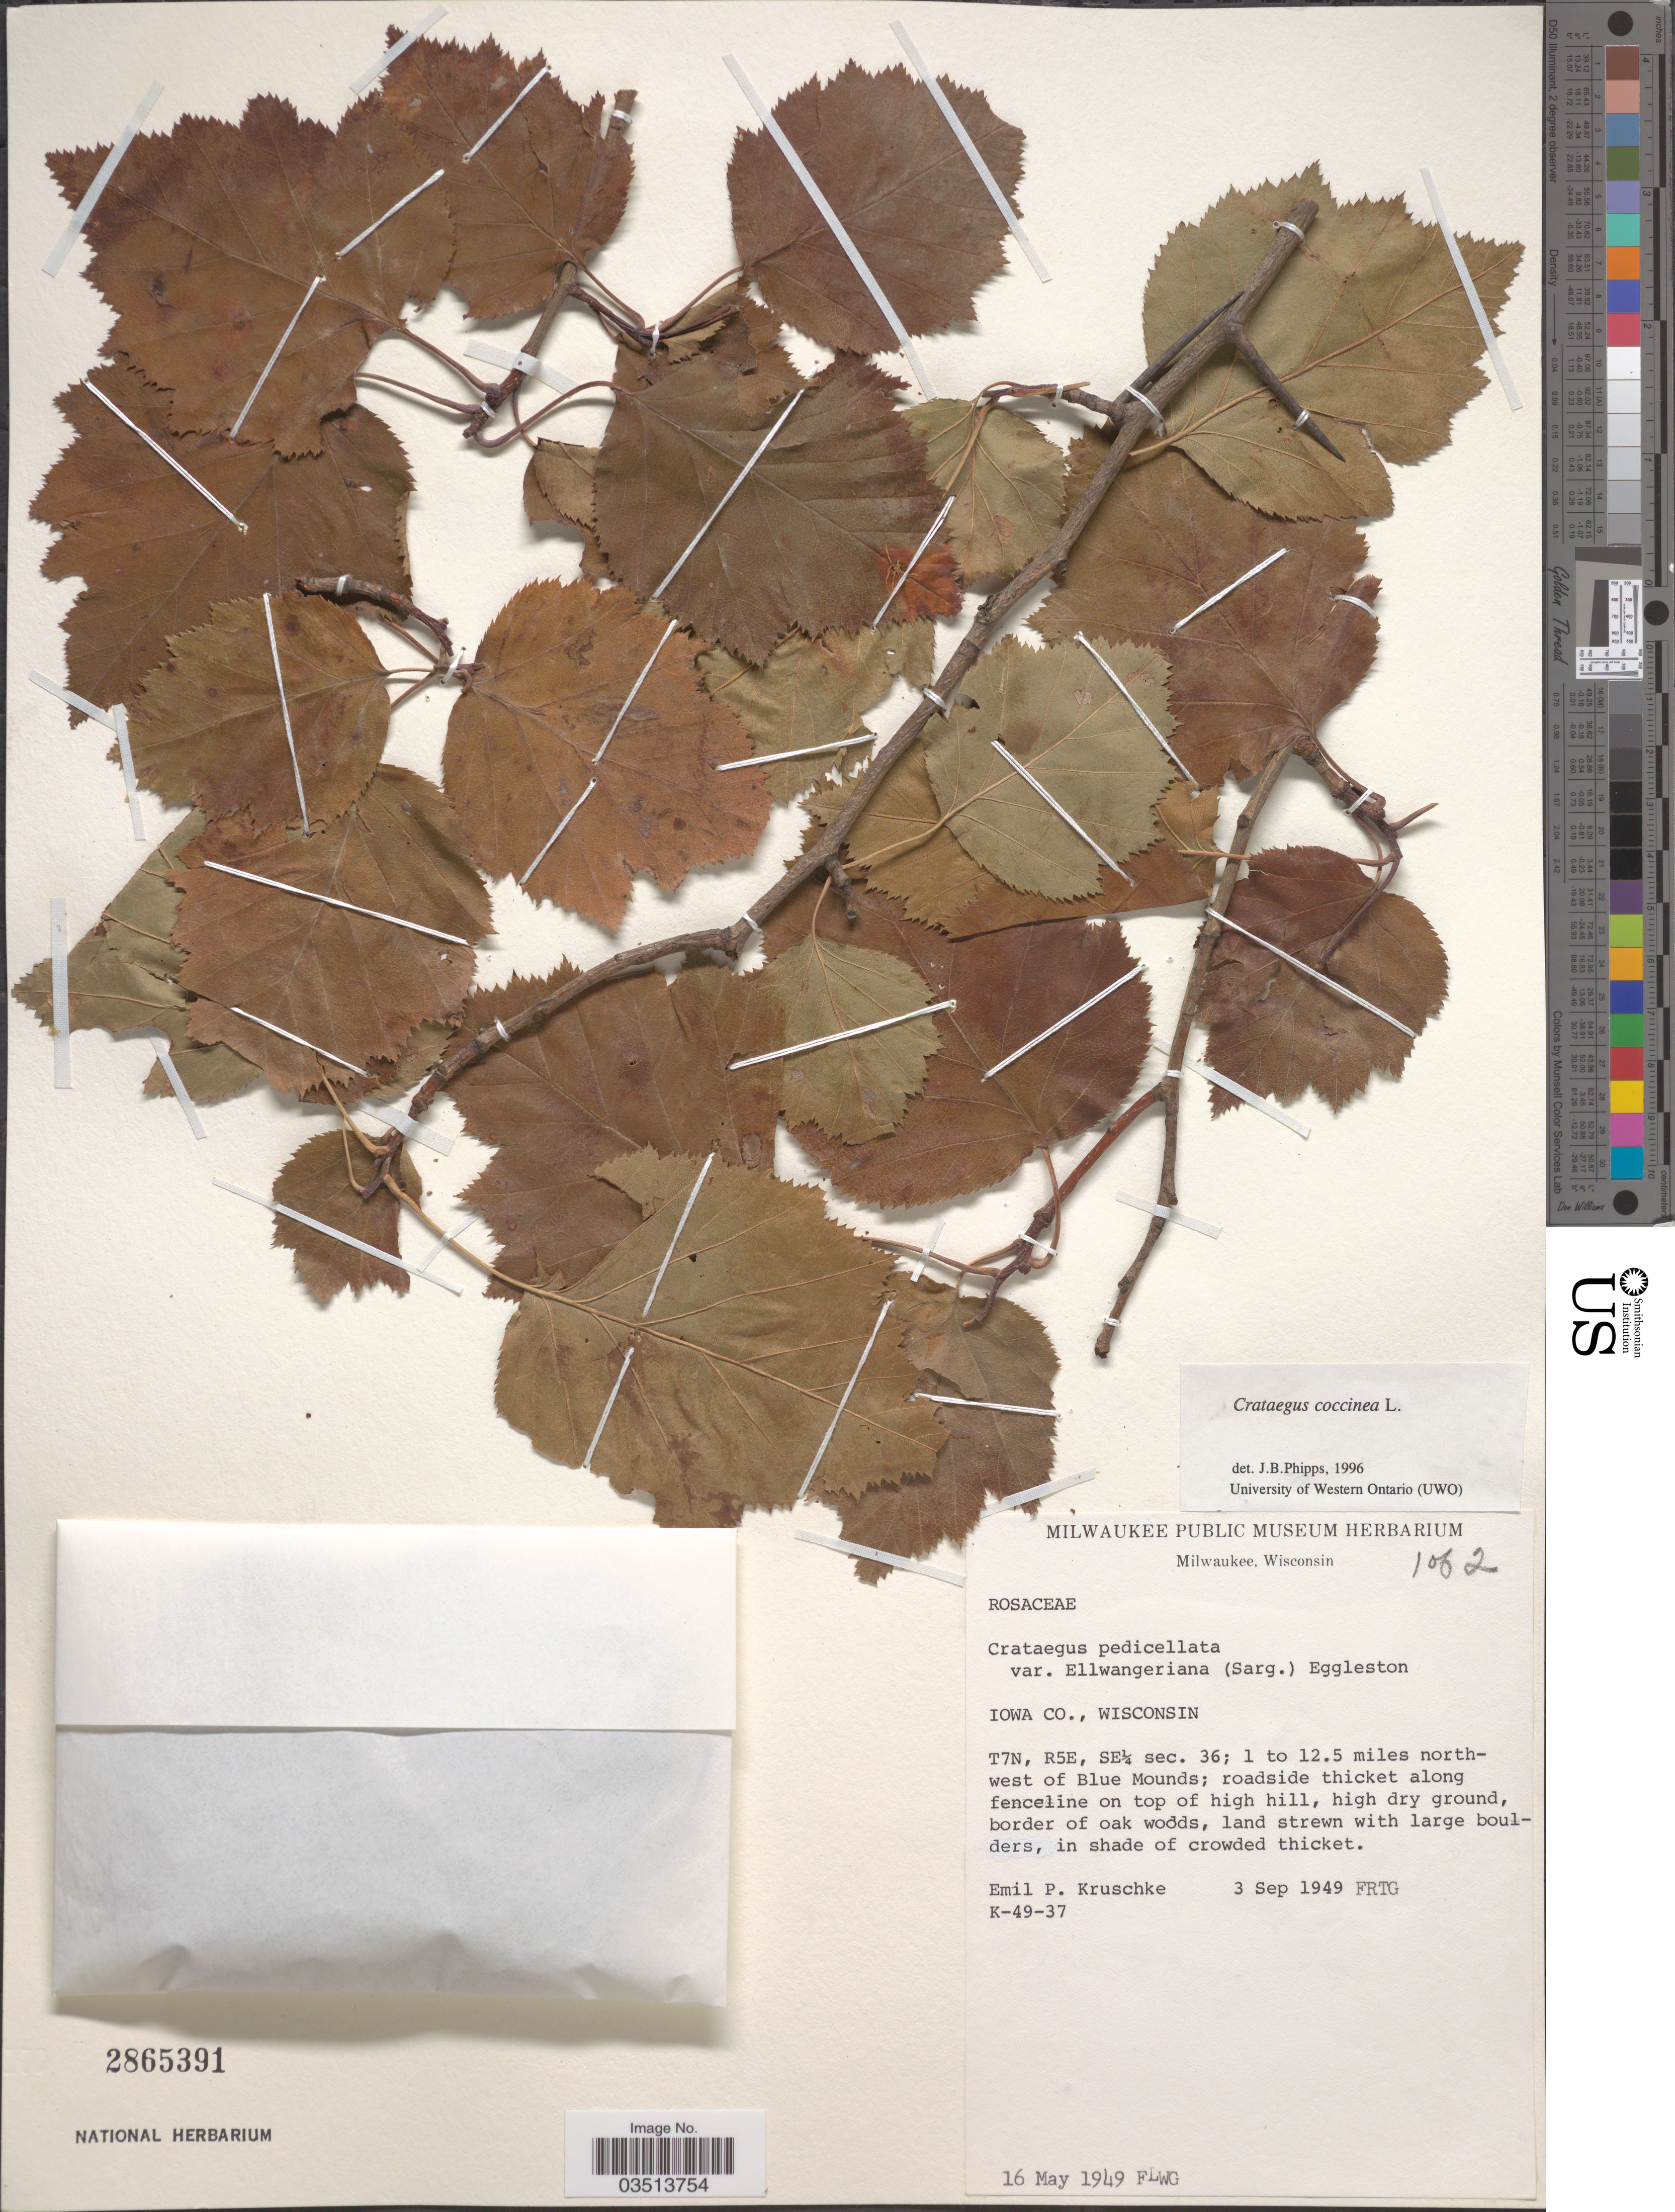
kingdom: Plantae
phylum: Tracheophyta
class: Magnoliopsida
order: Rosales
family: Rosaceae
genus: Crataegus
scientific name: Crataegus coccinea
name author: Ashe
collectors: E. Kruschke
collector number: K-49-37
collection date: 1949-05-16/1949-09-03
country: United States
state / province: Wisconsin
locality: Iowa Co. T7N, R5E, SE¼ sec. 36; 1 to 12.5 miles north-west of Blue Mounds.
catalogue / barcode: US 2865391